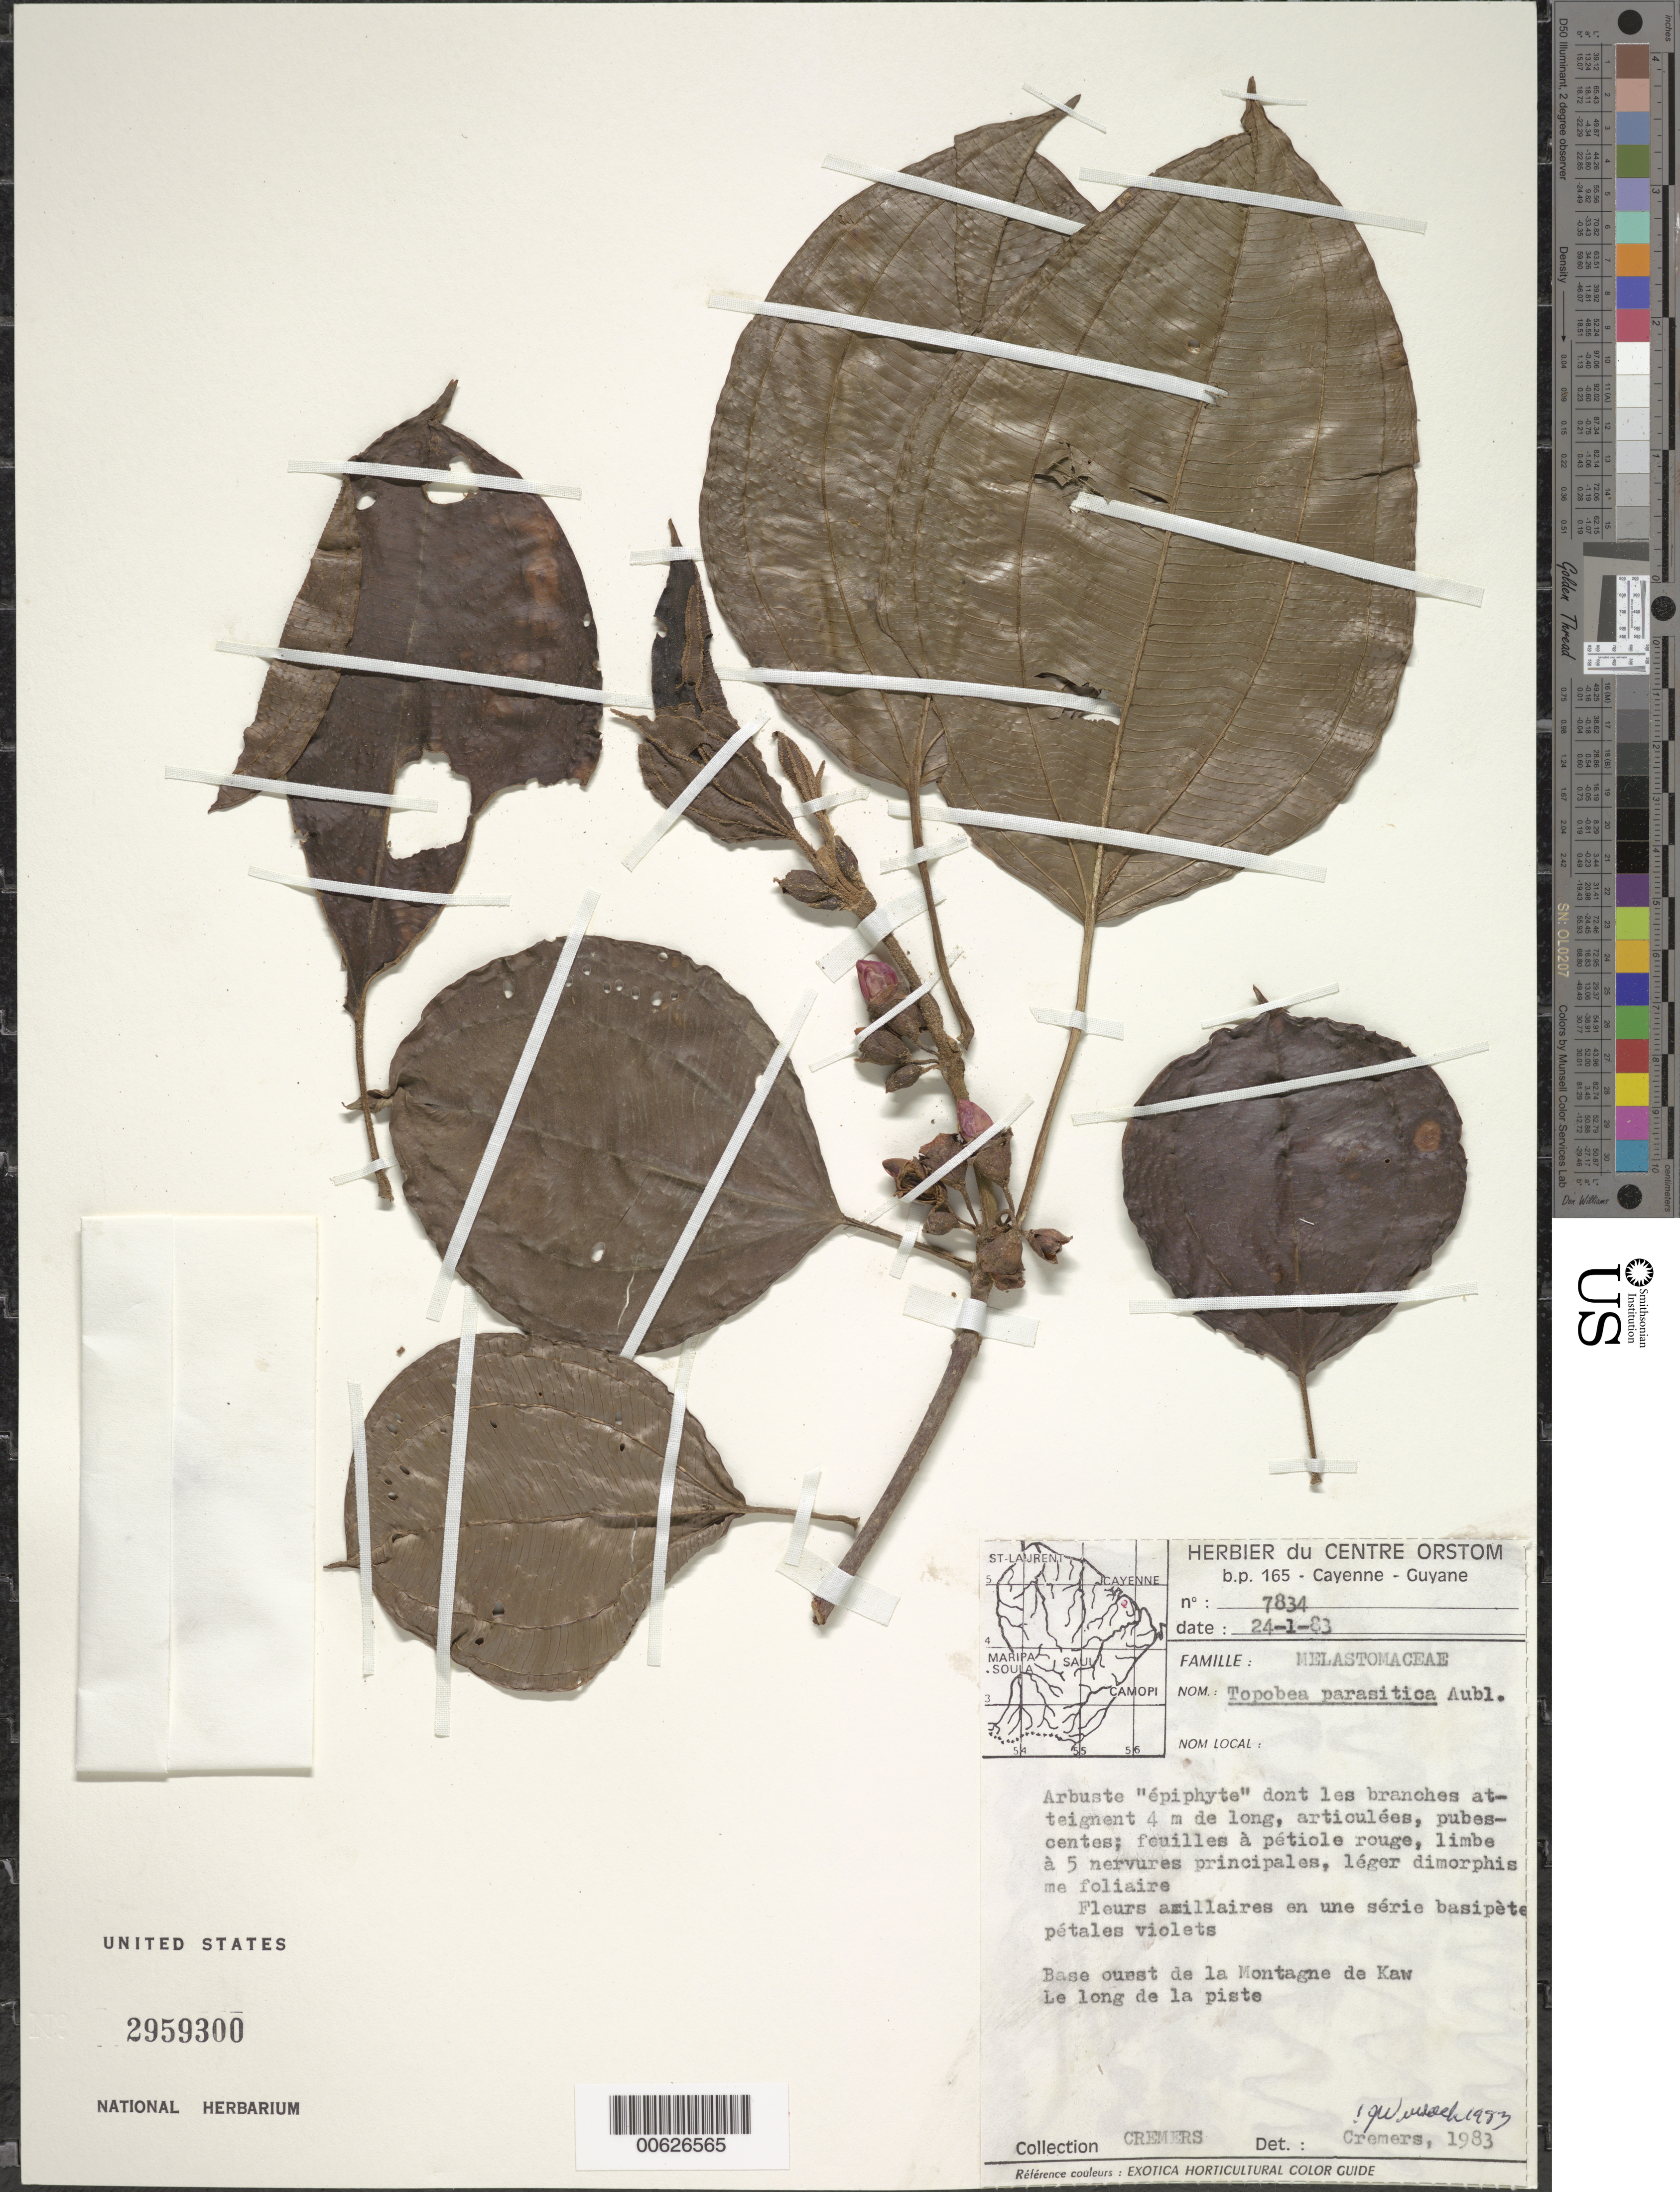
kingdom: Plantae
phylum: Tracheophyta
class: Magnoliopsida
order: Myrtales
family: Melastomataceae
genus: Topobea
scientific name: Topobea parasitica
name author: Aubl.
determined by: Wurdack, John J., (US), US (UNITED STATES)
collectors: G. Cremers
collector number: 7834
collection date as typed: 24-Jan-83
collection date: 1983-01-24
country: French Guiana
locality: Montagne de Kaw, base ouest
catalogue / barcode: US 2959300